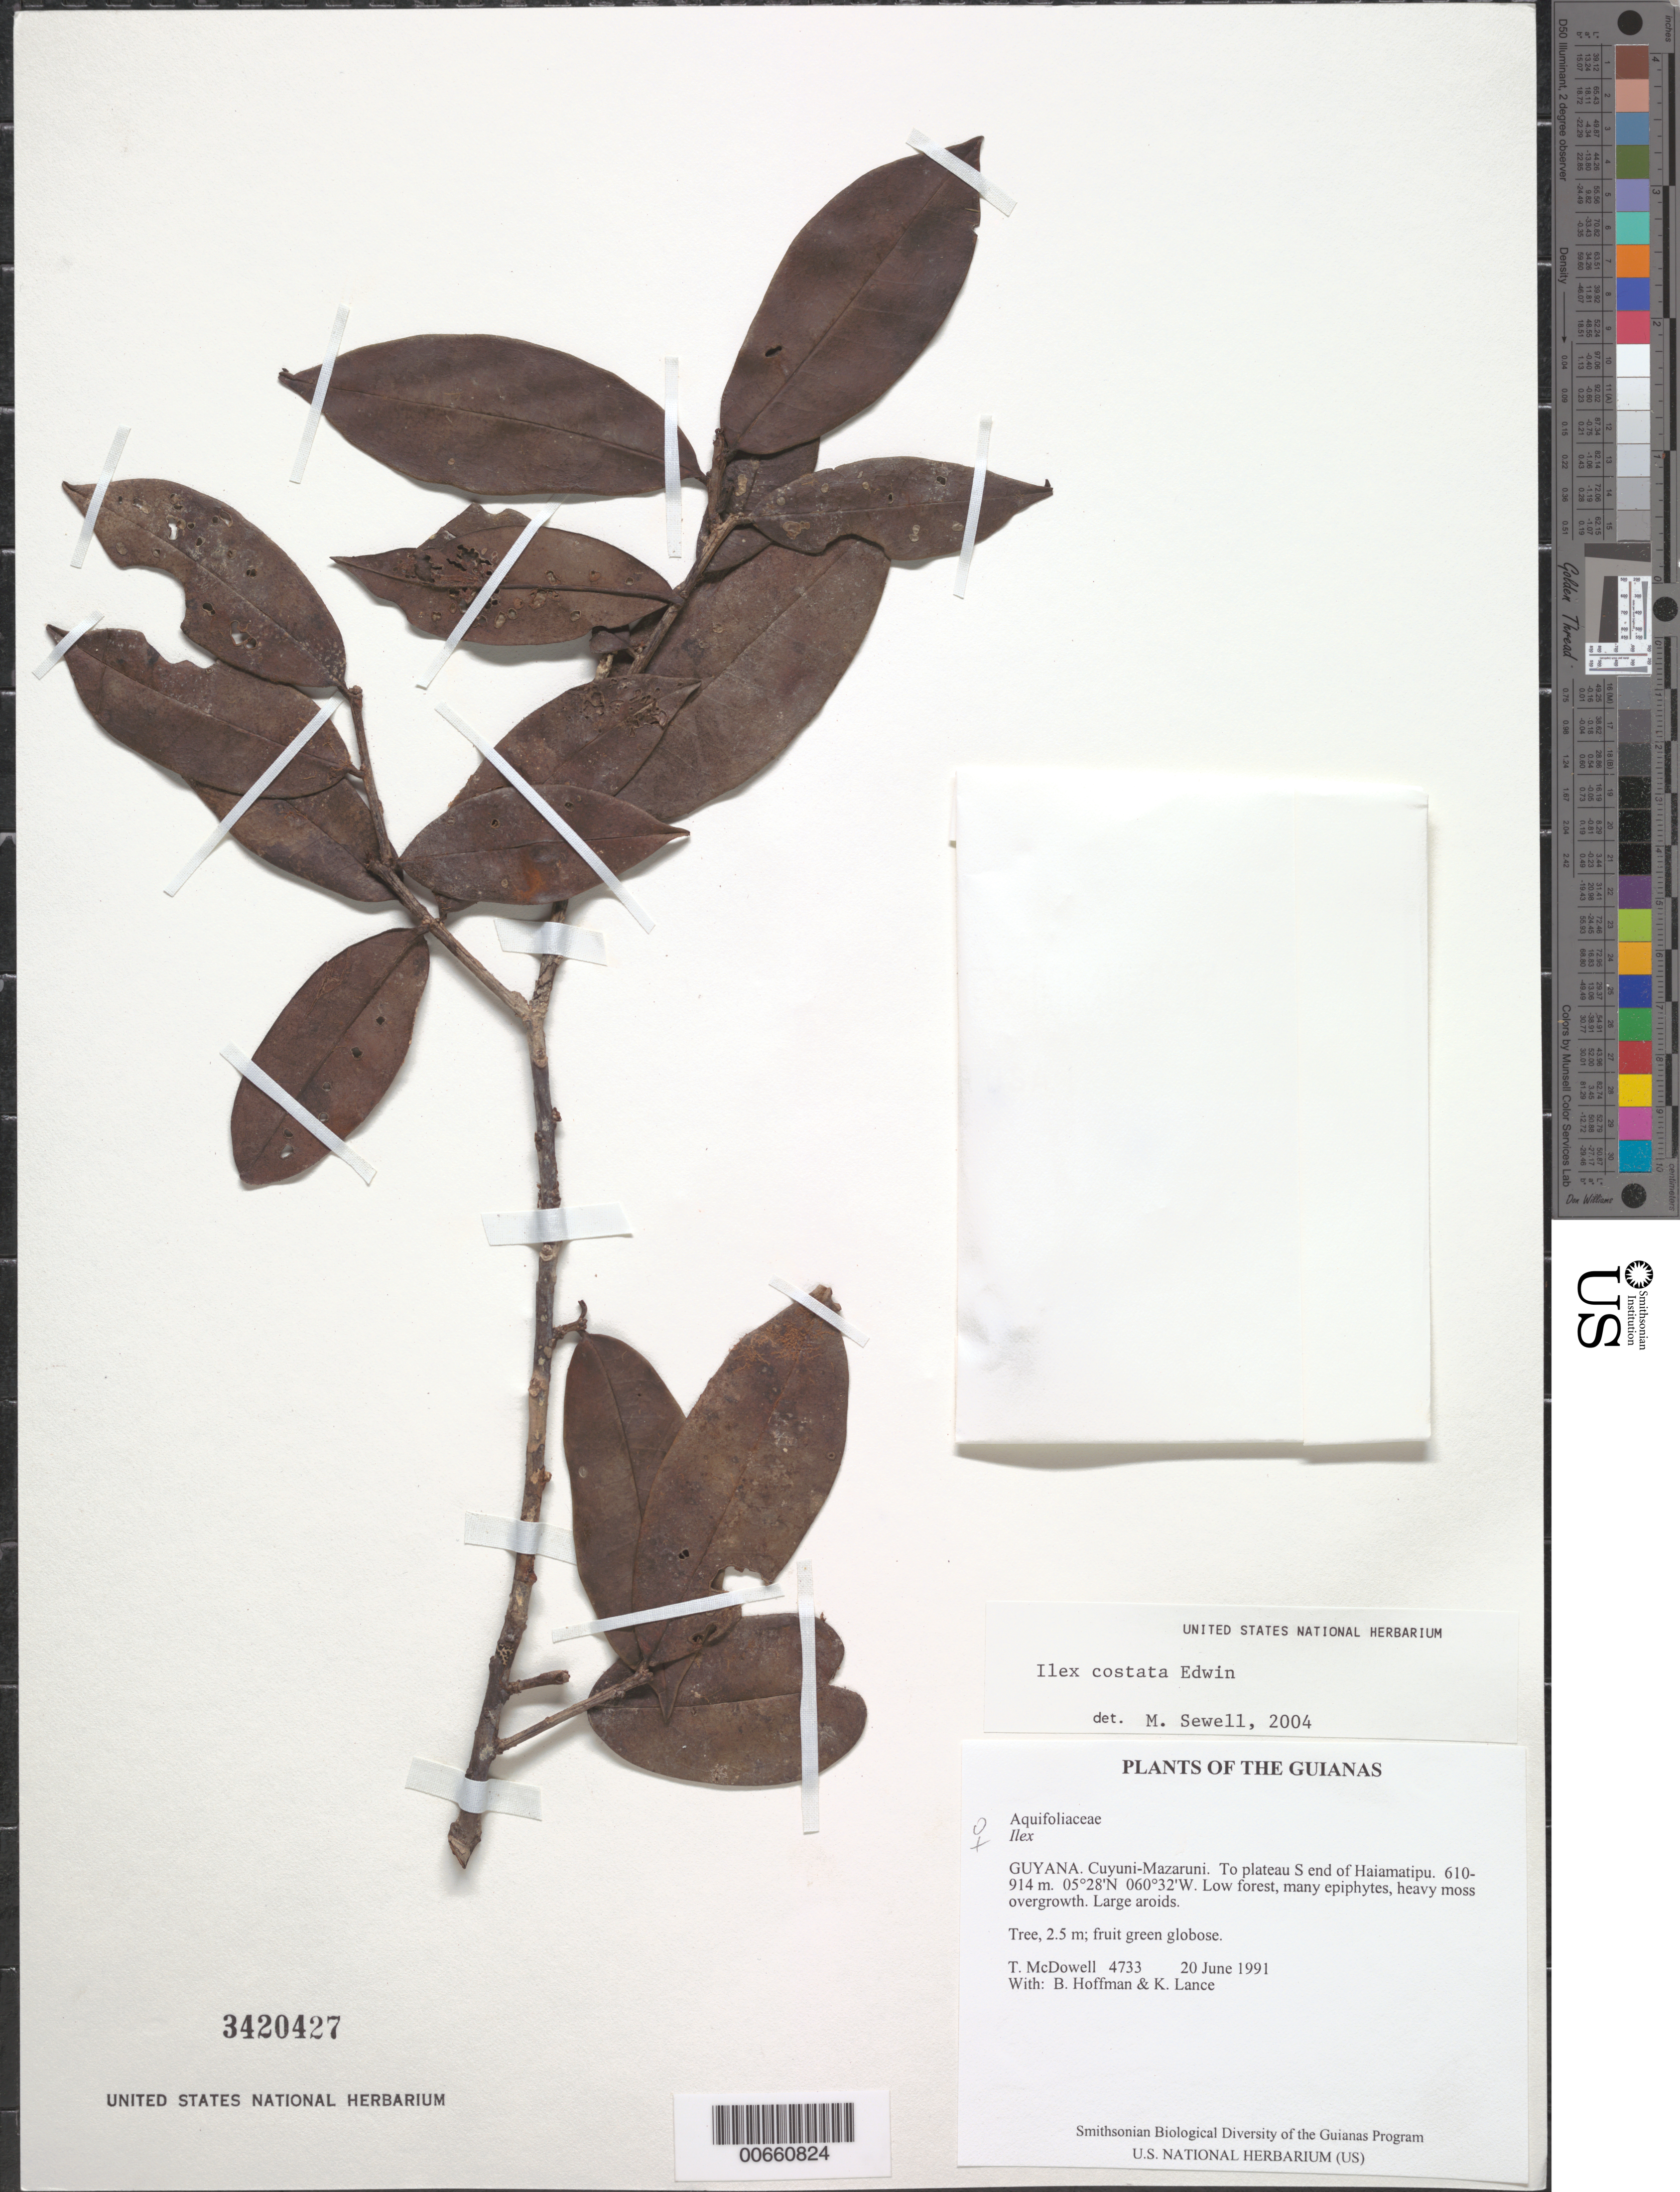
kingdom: Plantae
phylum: Tracheophyta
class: Magnoliopsida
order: Aquifoliales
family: Aquifoliaceae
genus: Ilex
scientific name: Ilex fanshawei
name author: Edwin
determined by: Barriera, Gabrielle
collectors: T. McDowell, B. Hoffman & K. Lance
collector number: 4733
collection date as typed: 20 June 1991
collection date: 1991-06-20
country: Guyana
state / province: Cuyuni-Mazaruni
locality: To plateau at South end of Haiamatipu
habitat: Low forest, many epiphytes, heavy moss overgrowth. Large aroids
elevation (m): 610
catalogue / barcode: US 3420427